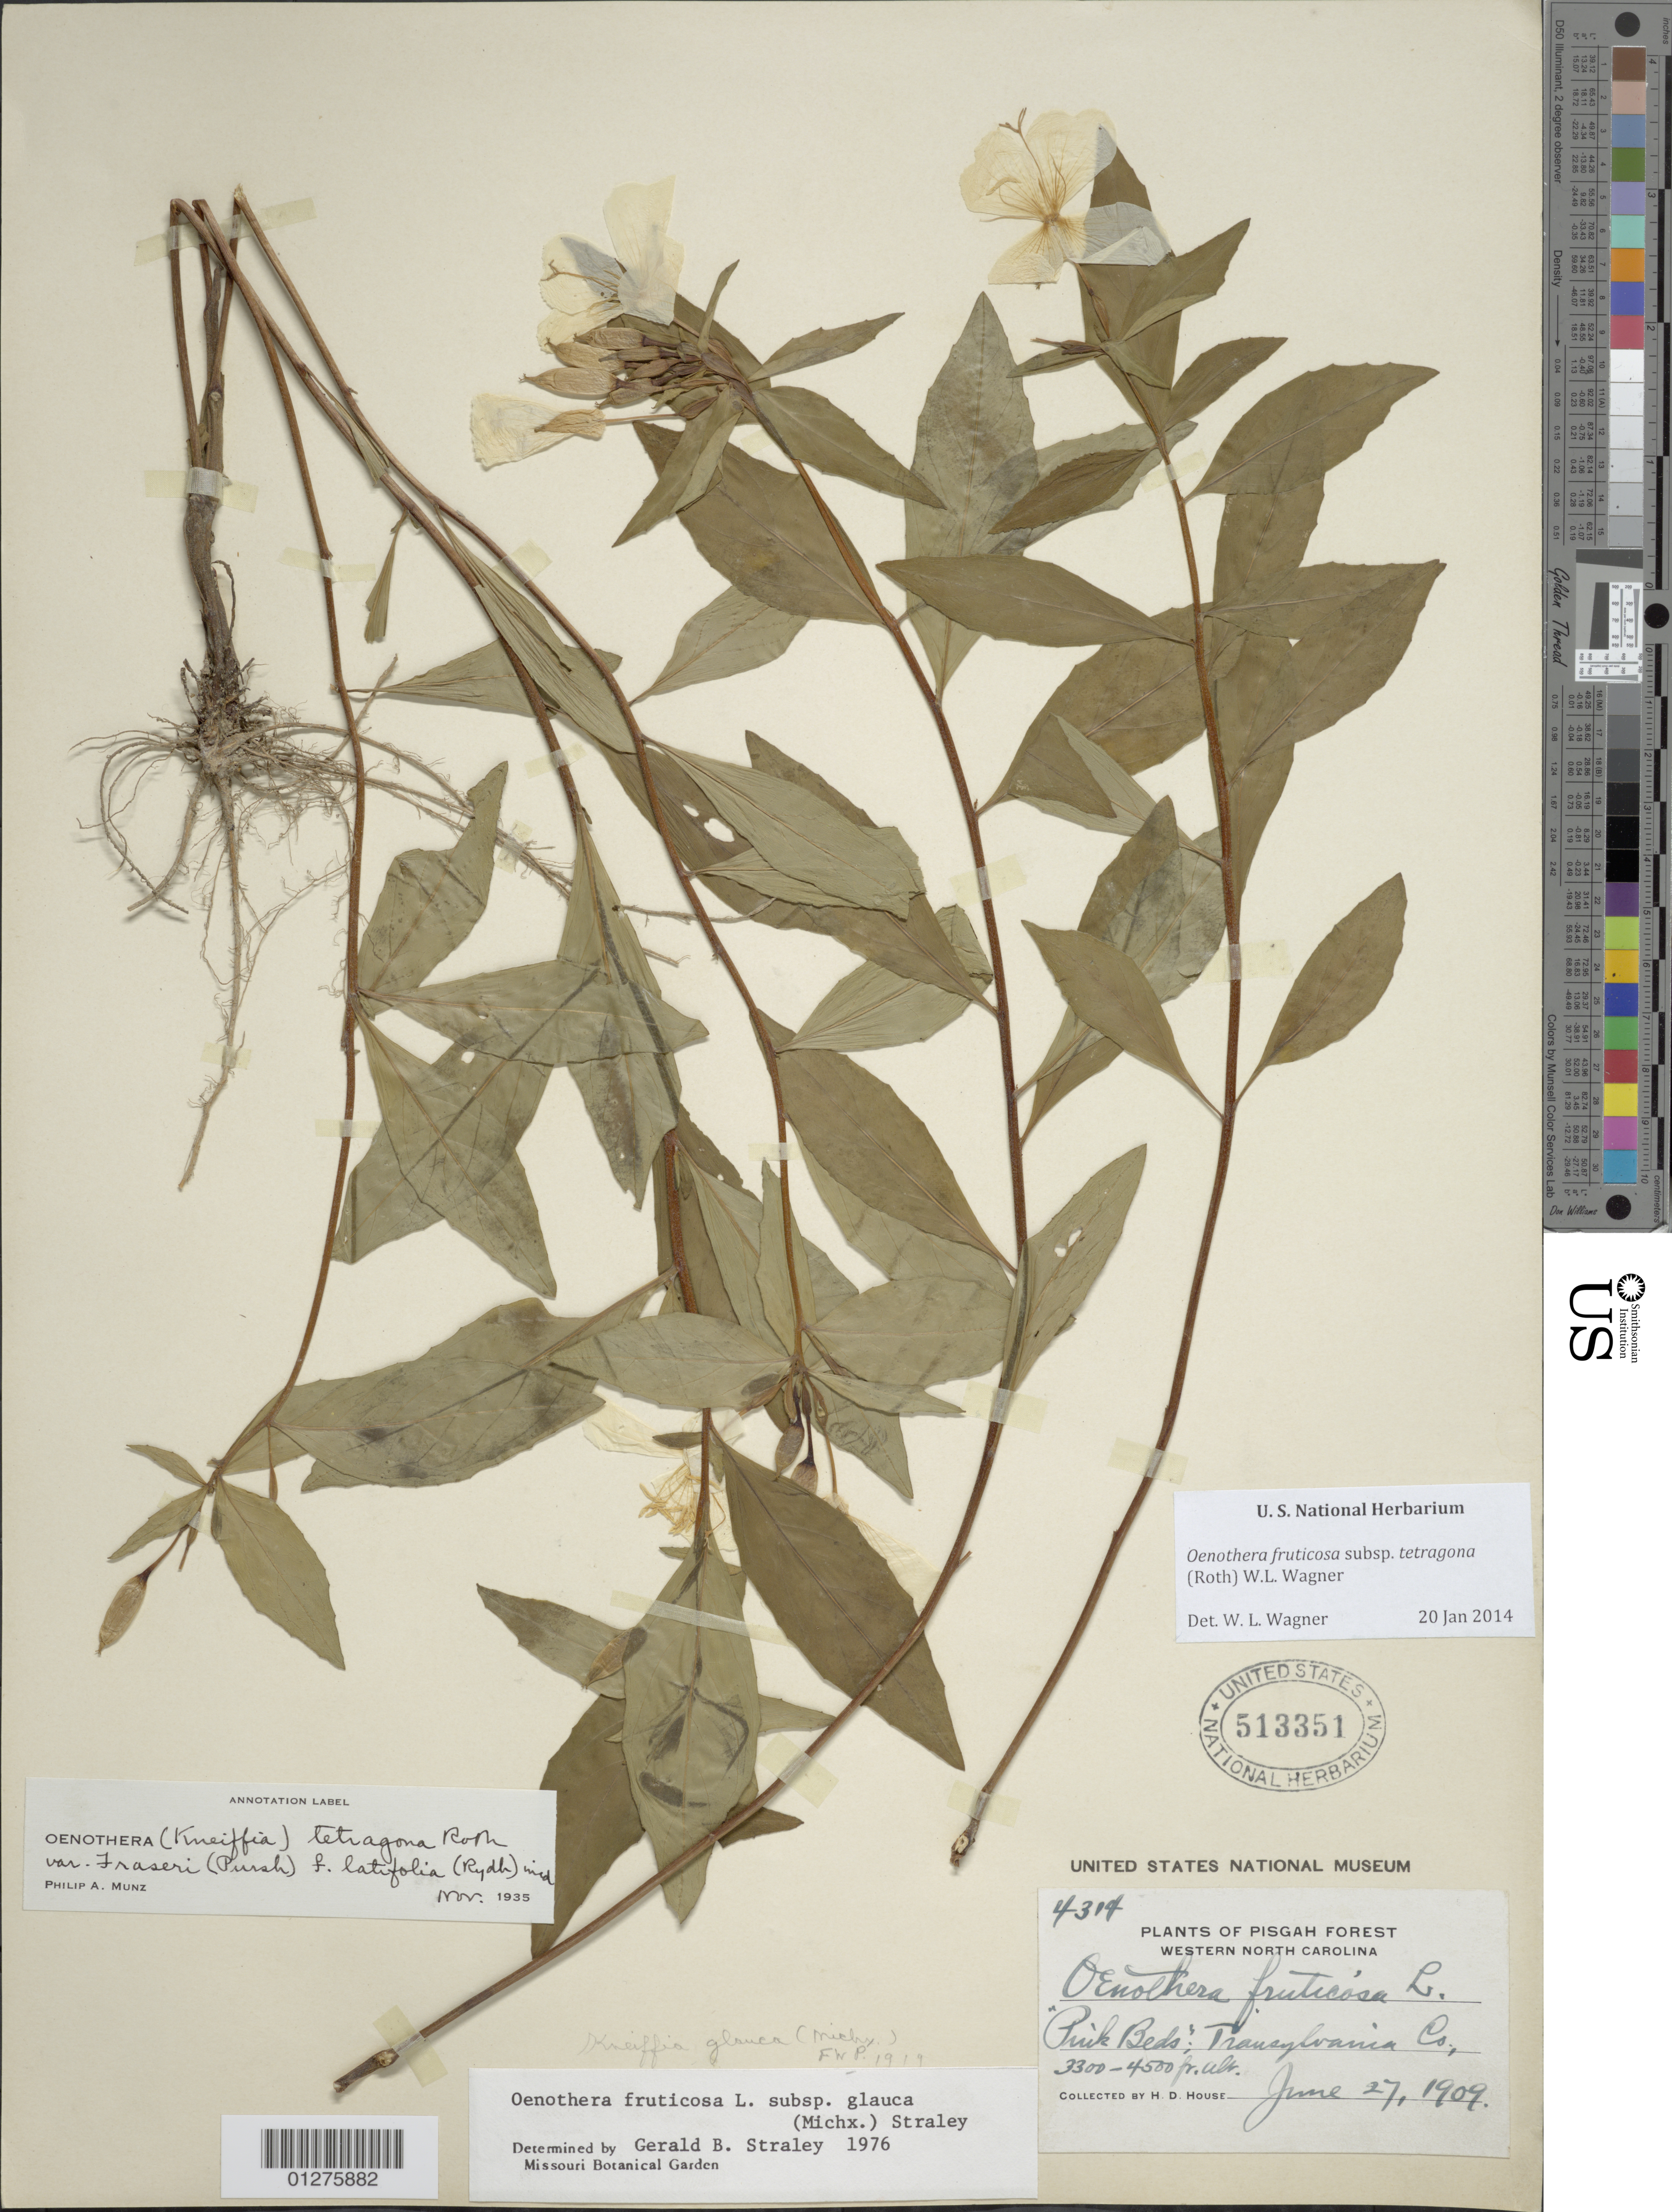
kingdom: Plantae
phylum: Tracheophyta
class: Magnoliopsida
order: Myrtales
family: Onagraceae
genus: Oenothera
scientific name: Oenothera fruticosa subsp. tetragona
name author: (Roth) W.L. Wagner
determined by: Wagner, W. L., (BOT), Smithsonian Institution - National Museum of Natural History (UNITED STATES)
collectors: H. D. House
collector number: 4314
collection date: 1909-06-27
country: United States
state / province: North Carolina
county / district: Transylvania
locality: Pink Beds.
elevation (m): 1006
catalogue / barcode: US 513351